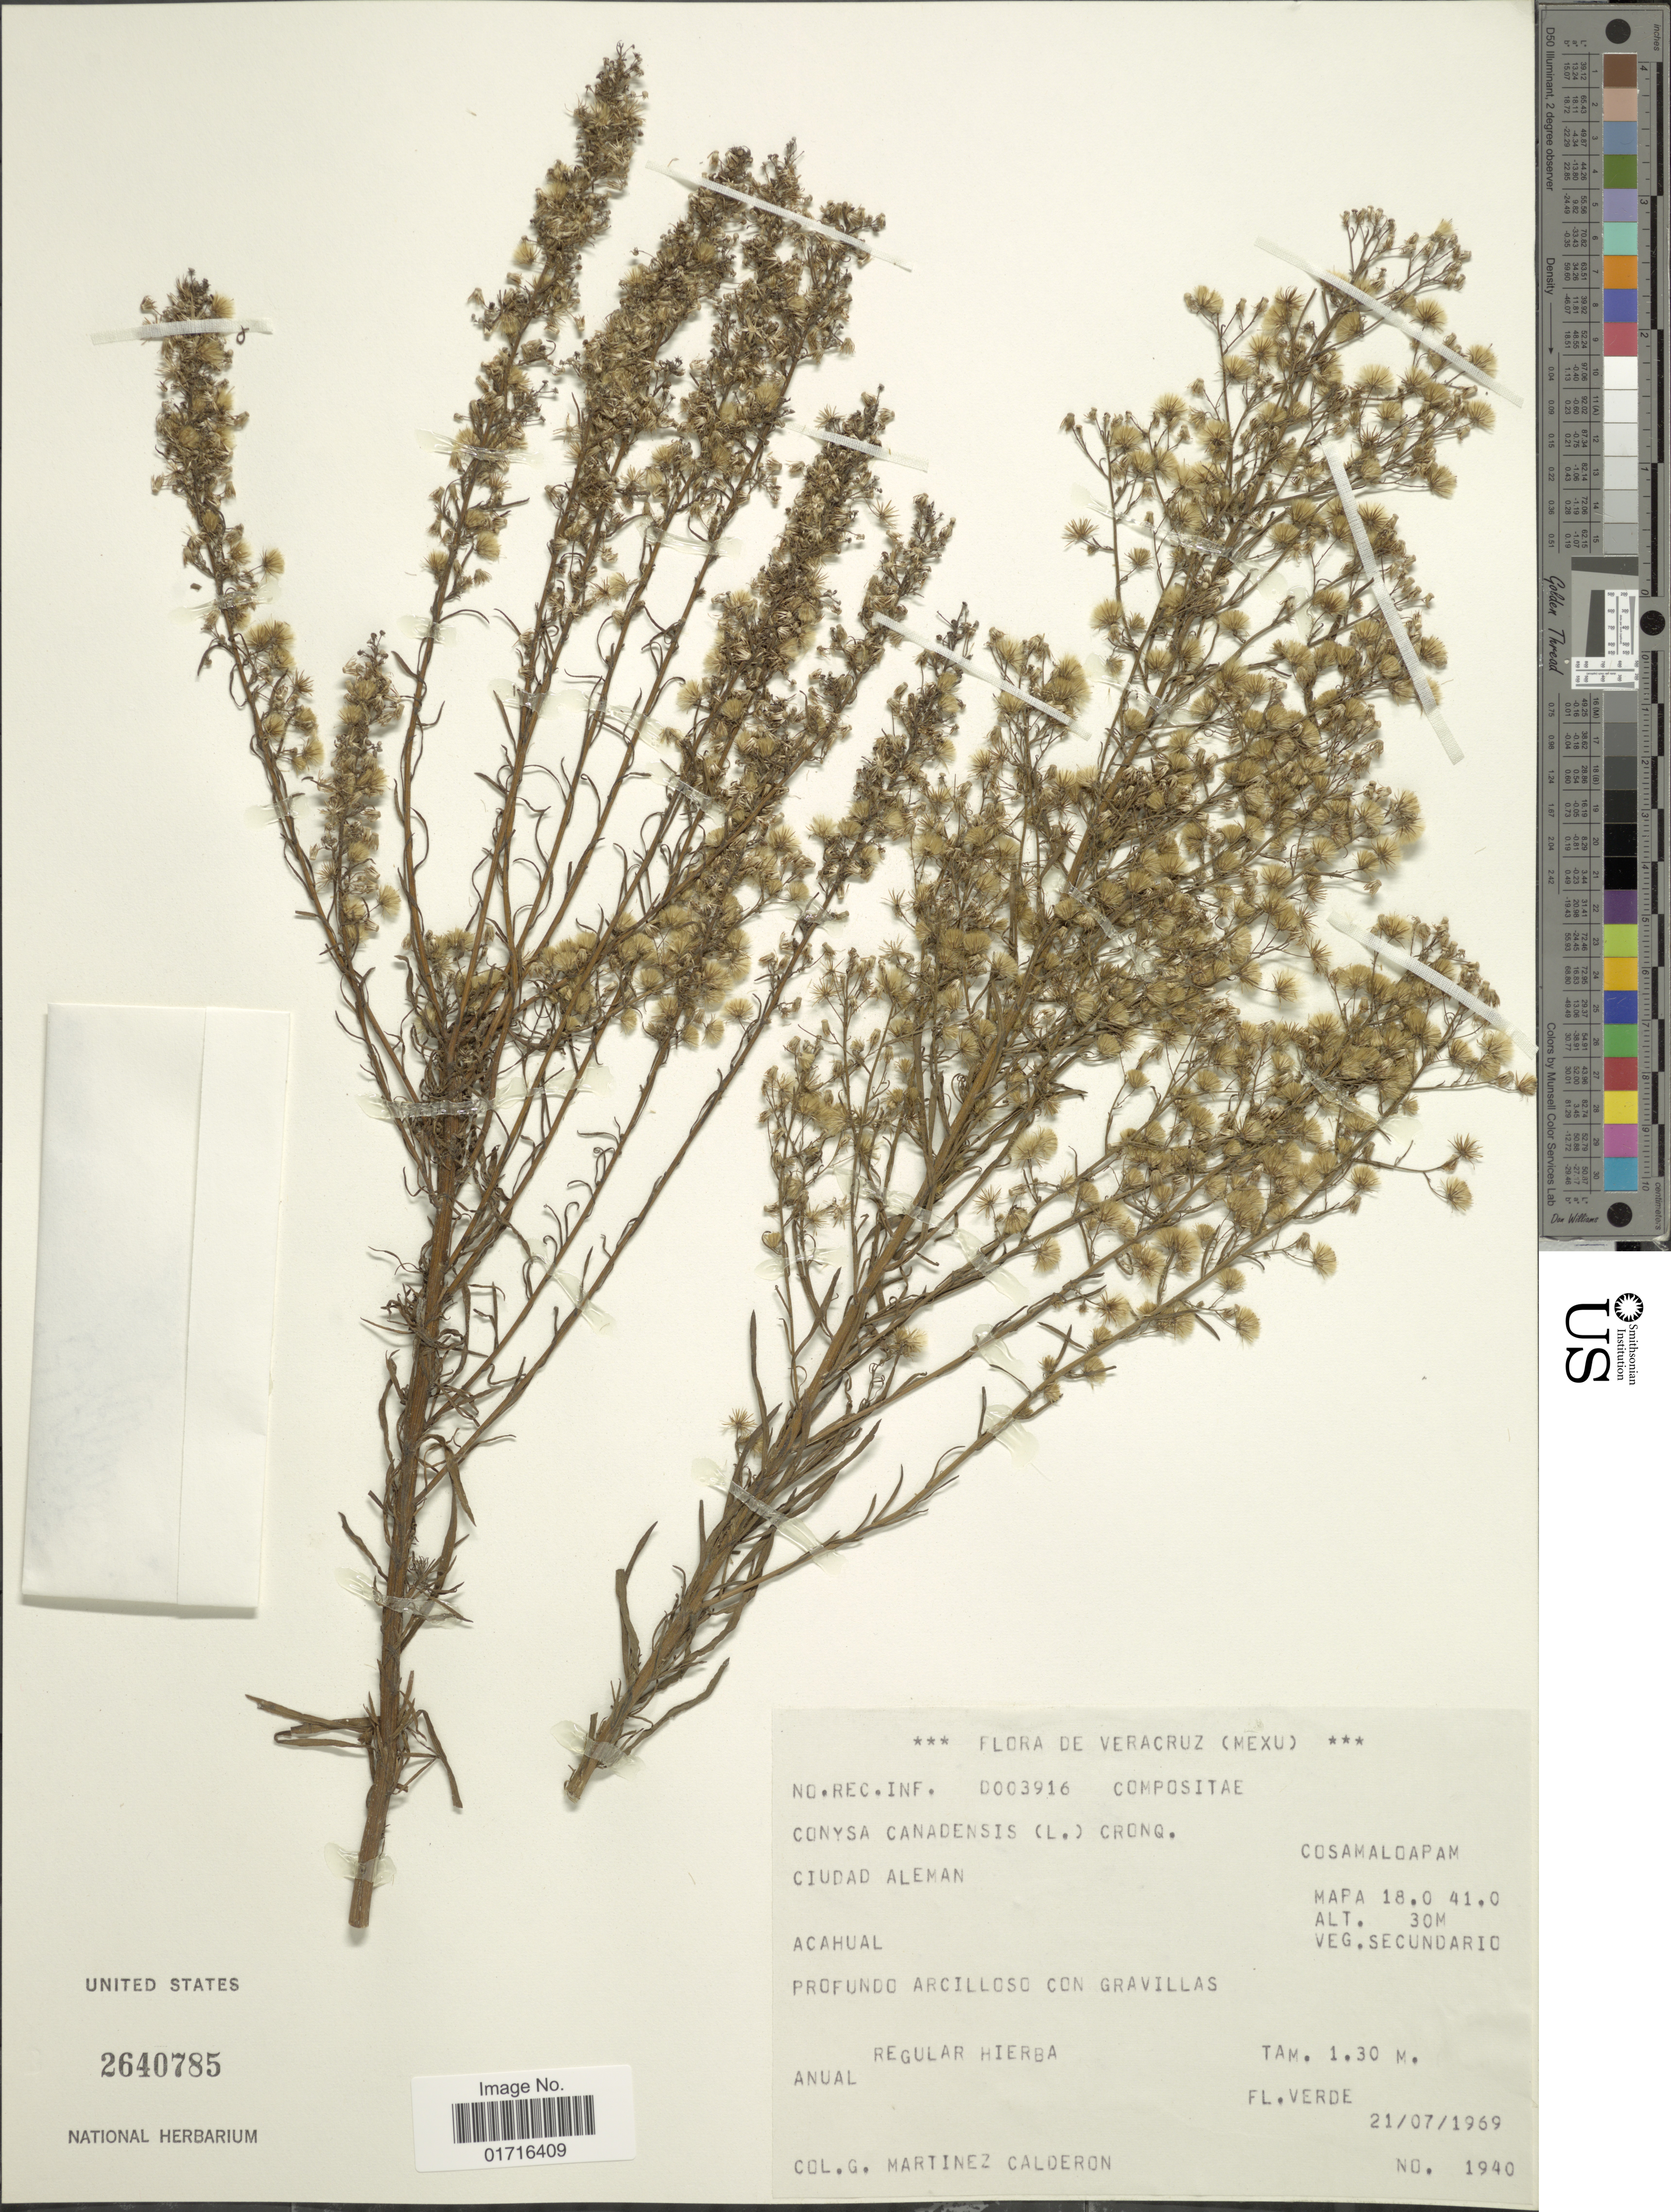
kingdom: Plantae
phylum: Tracheophyta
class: Magnoliopsida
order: Asterales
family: Asteraceae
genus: Conyza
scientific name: Conyza canadensis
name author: (L.) Cronq.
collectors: M. Calderon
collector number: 1940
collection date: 1969-07-21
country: Mexico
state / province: Veracruz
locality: Ciudad Aleman, Cosamaloapam, mapa 18.0 41.0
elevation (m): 30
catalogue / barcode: US 2640785